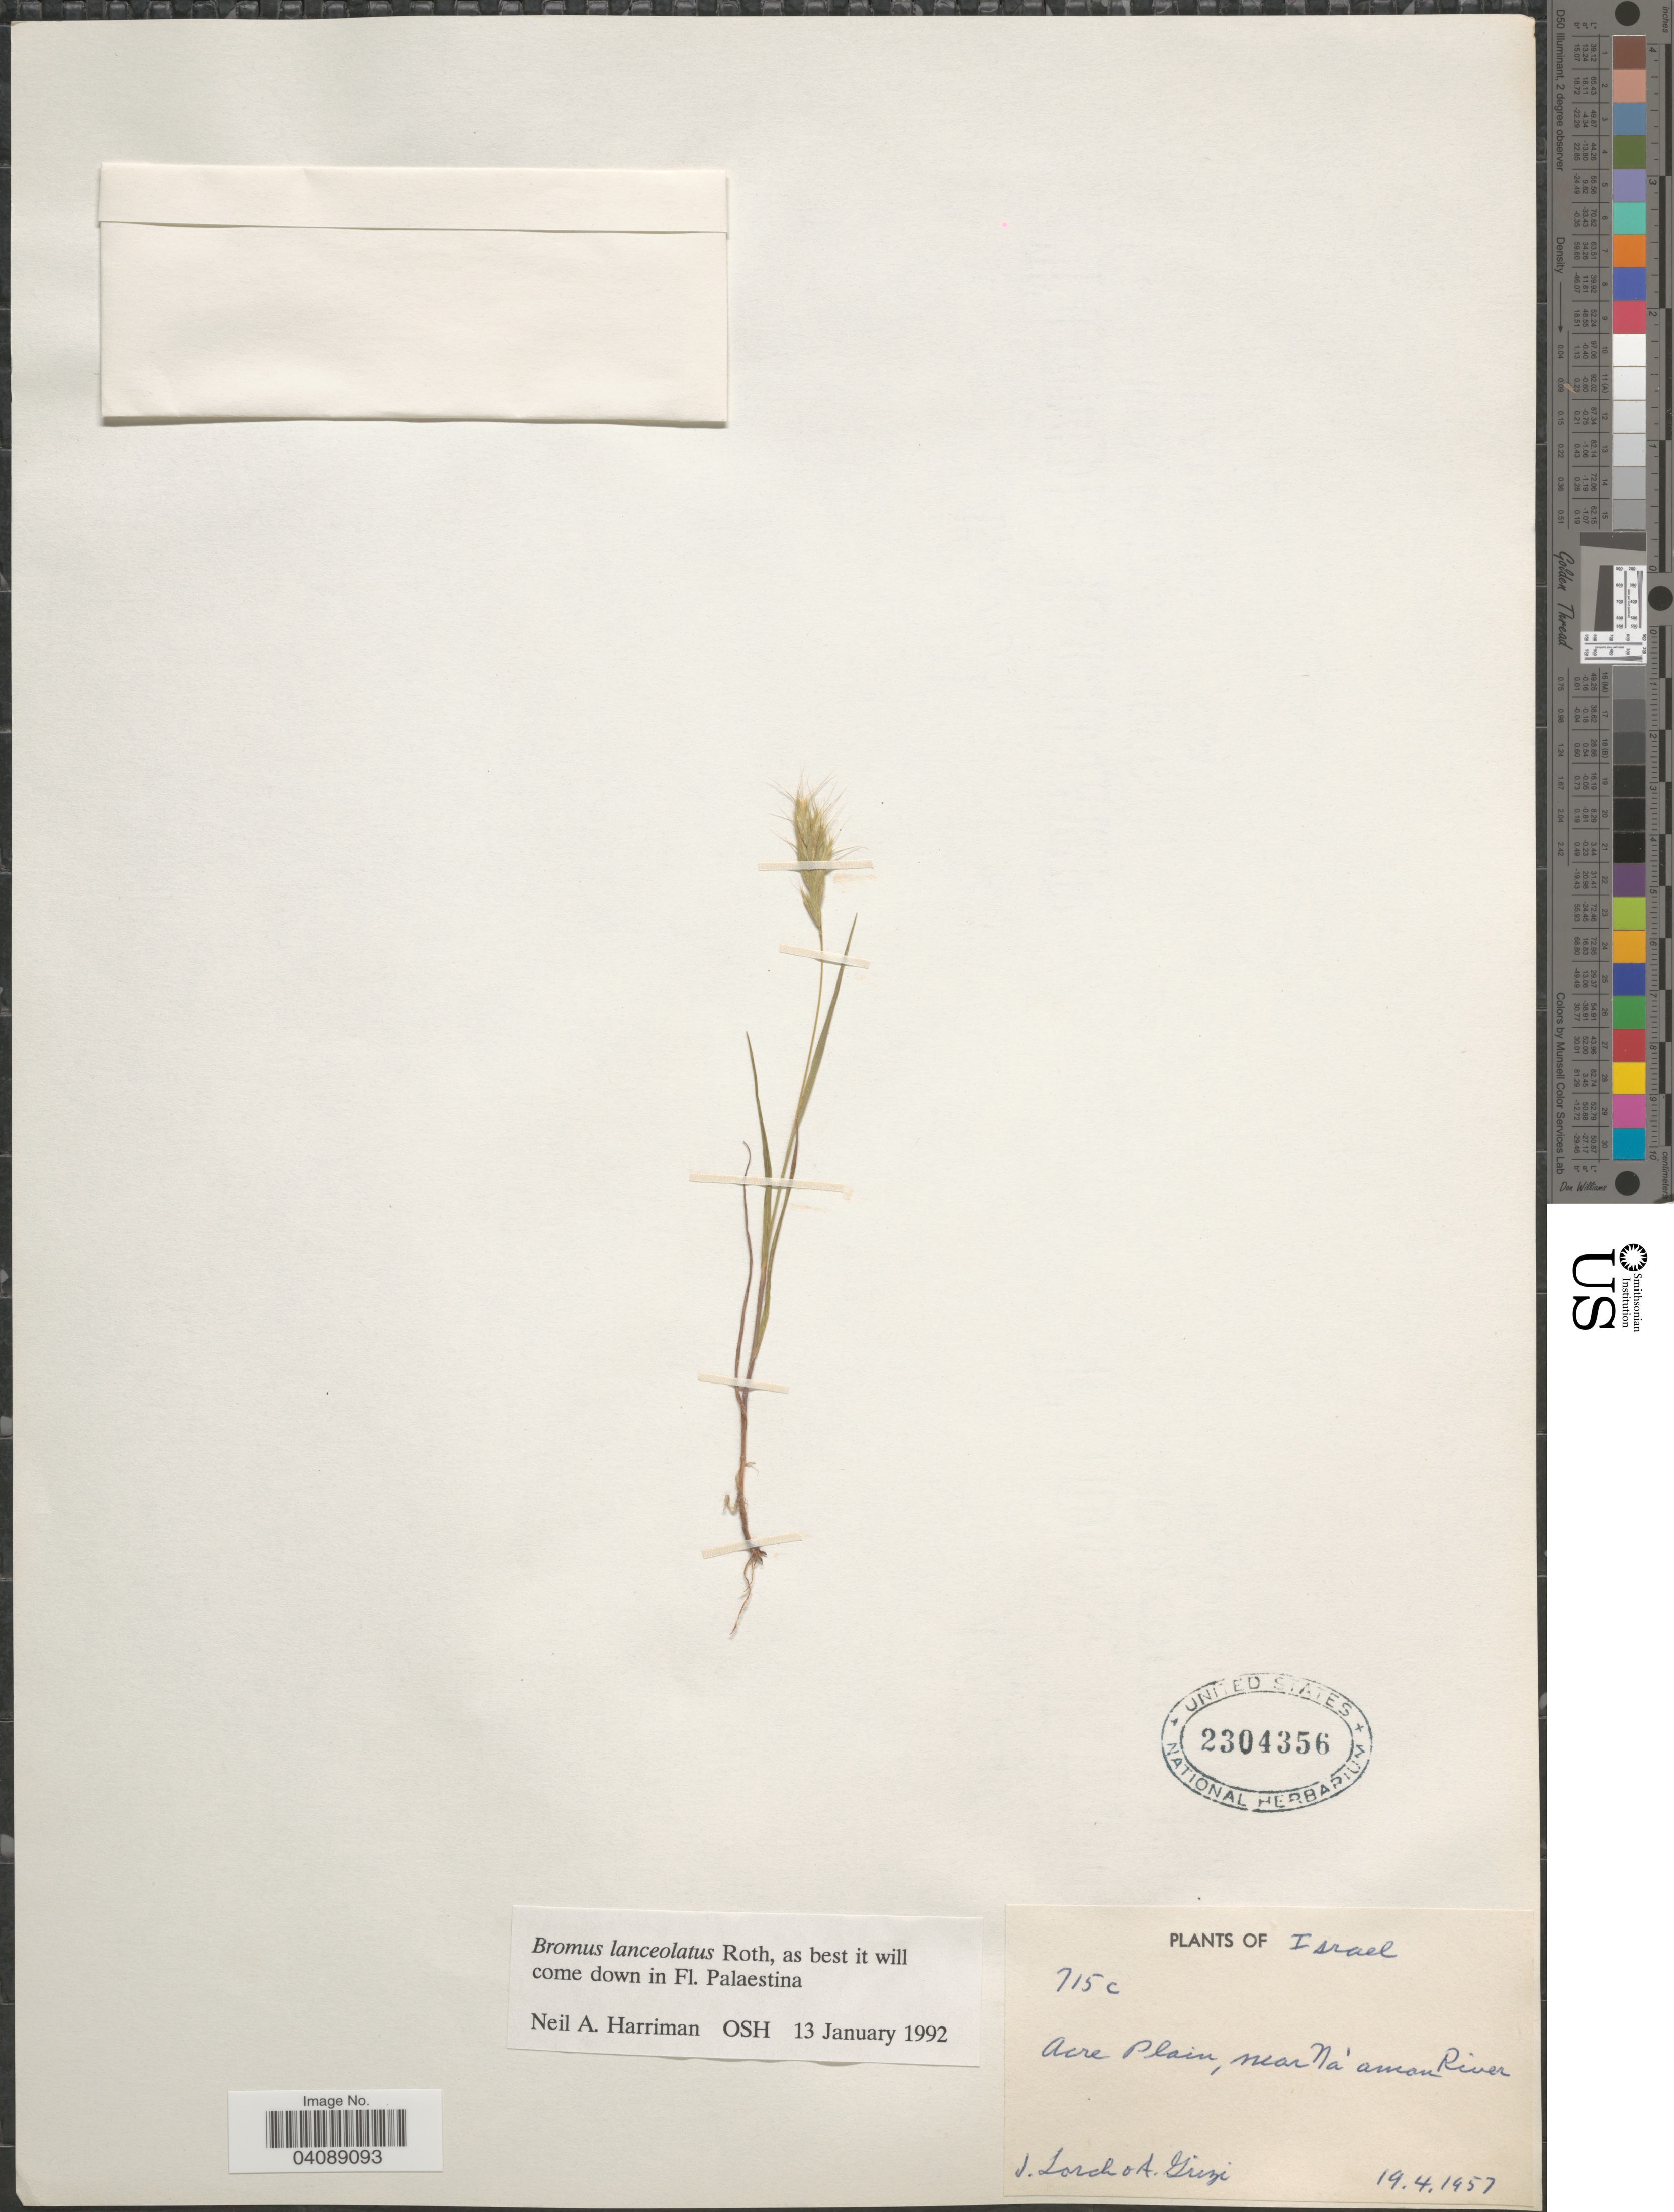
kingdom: Plantae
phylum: Tracheophyta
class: Liliopsida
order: Poales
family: Poaceae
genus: Bromus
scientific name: Bromus lanceolatus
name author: Roth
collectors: J. Lorch & A. Grizi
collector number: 715c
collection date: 1957-04-19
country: Israel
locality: Acre Plain, near Na'aman River.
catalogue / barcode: US 2304356